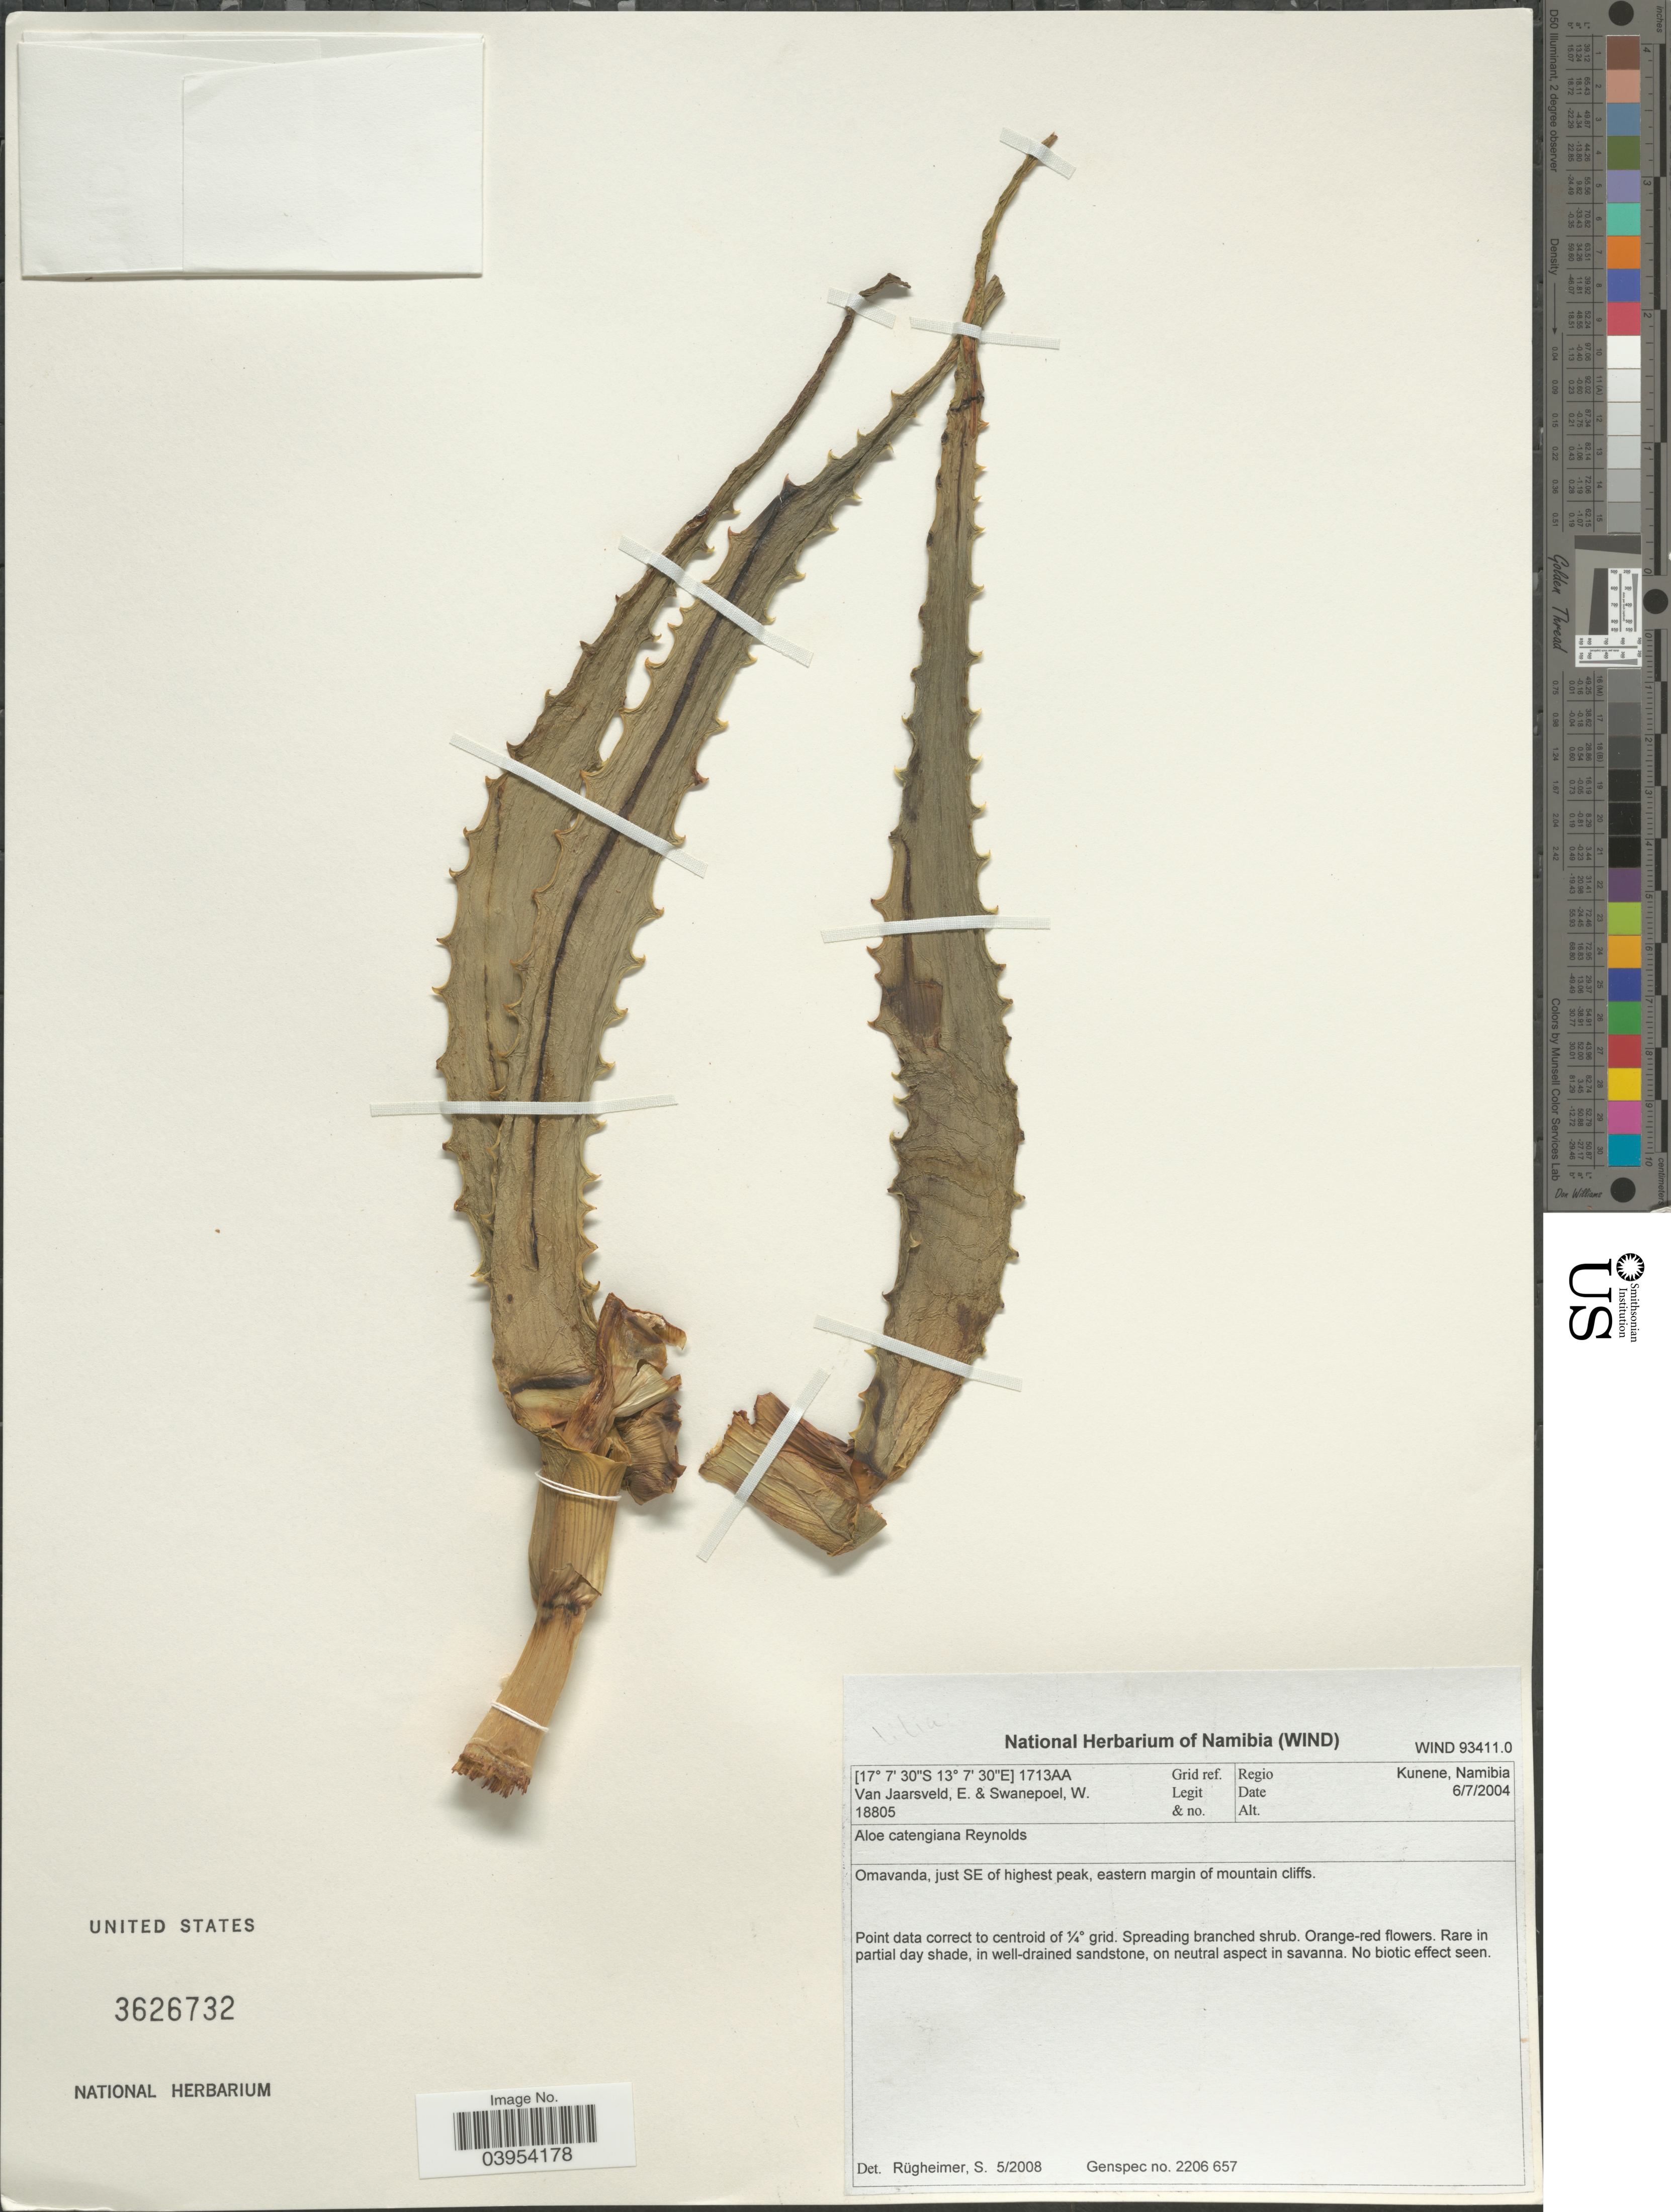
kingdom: Plantae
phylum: Tracheophyta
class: Liliopsida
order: Asparagales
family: Asphodelaceae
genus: Aloe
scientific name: Aloe catengiana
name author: Reynolds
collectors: E. van Jaarsveld & W. Swanepoel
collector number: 18805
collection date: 2004-07-06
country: Namibia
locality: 1713AA Grid Ref. Regio Kunene. Omavanda, just SE of highest peak, eastern margin of mountain cliffs.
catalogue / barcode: US 3626732